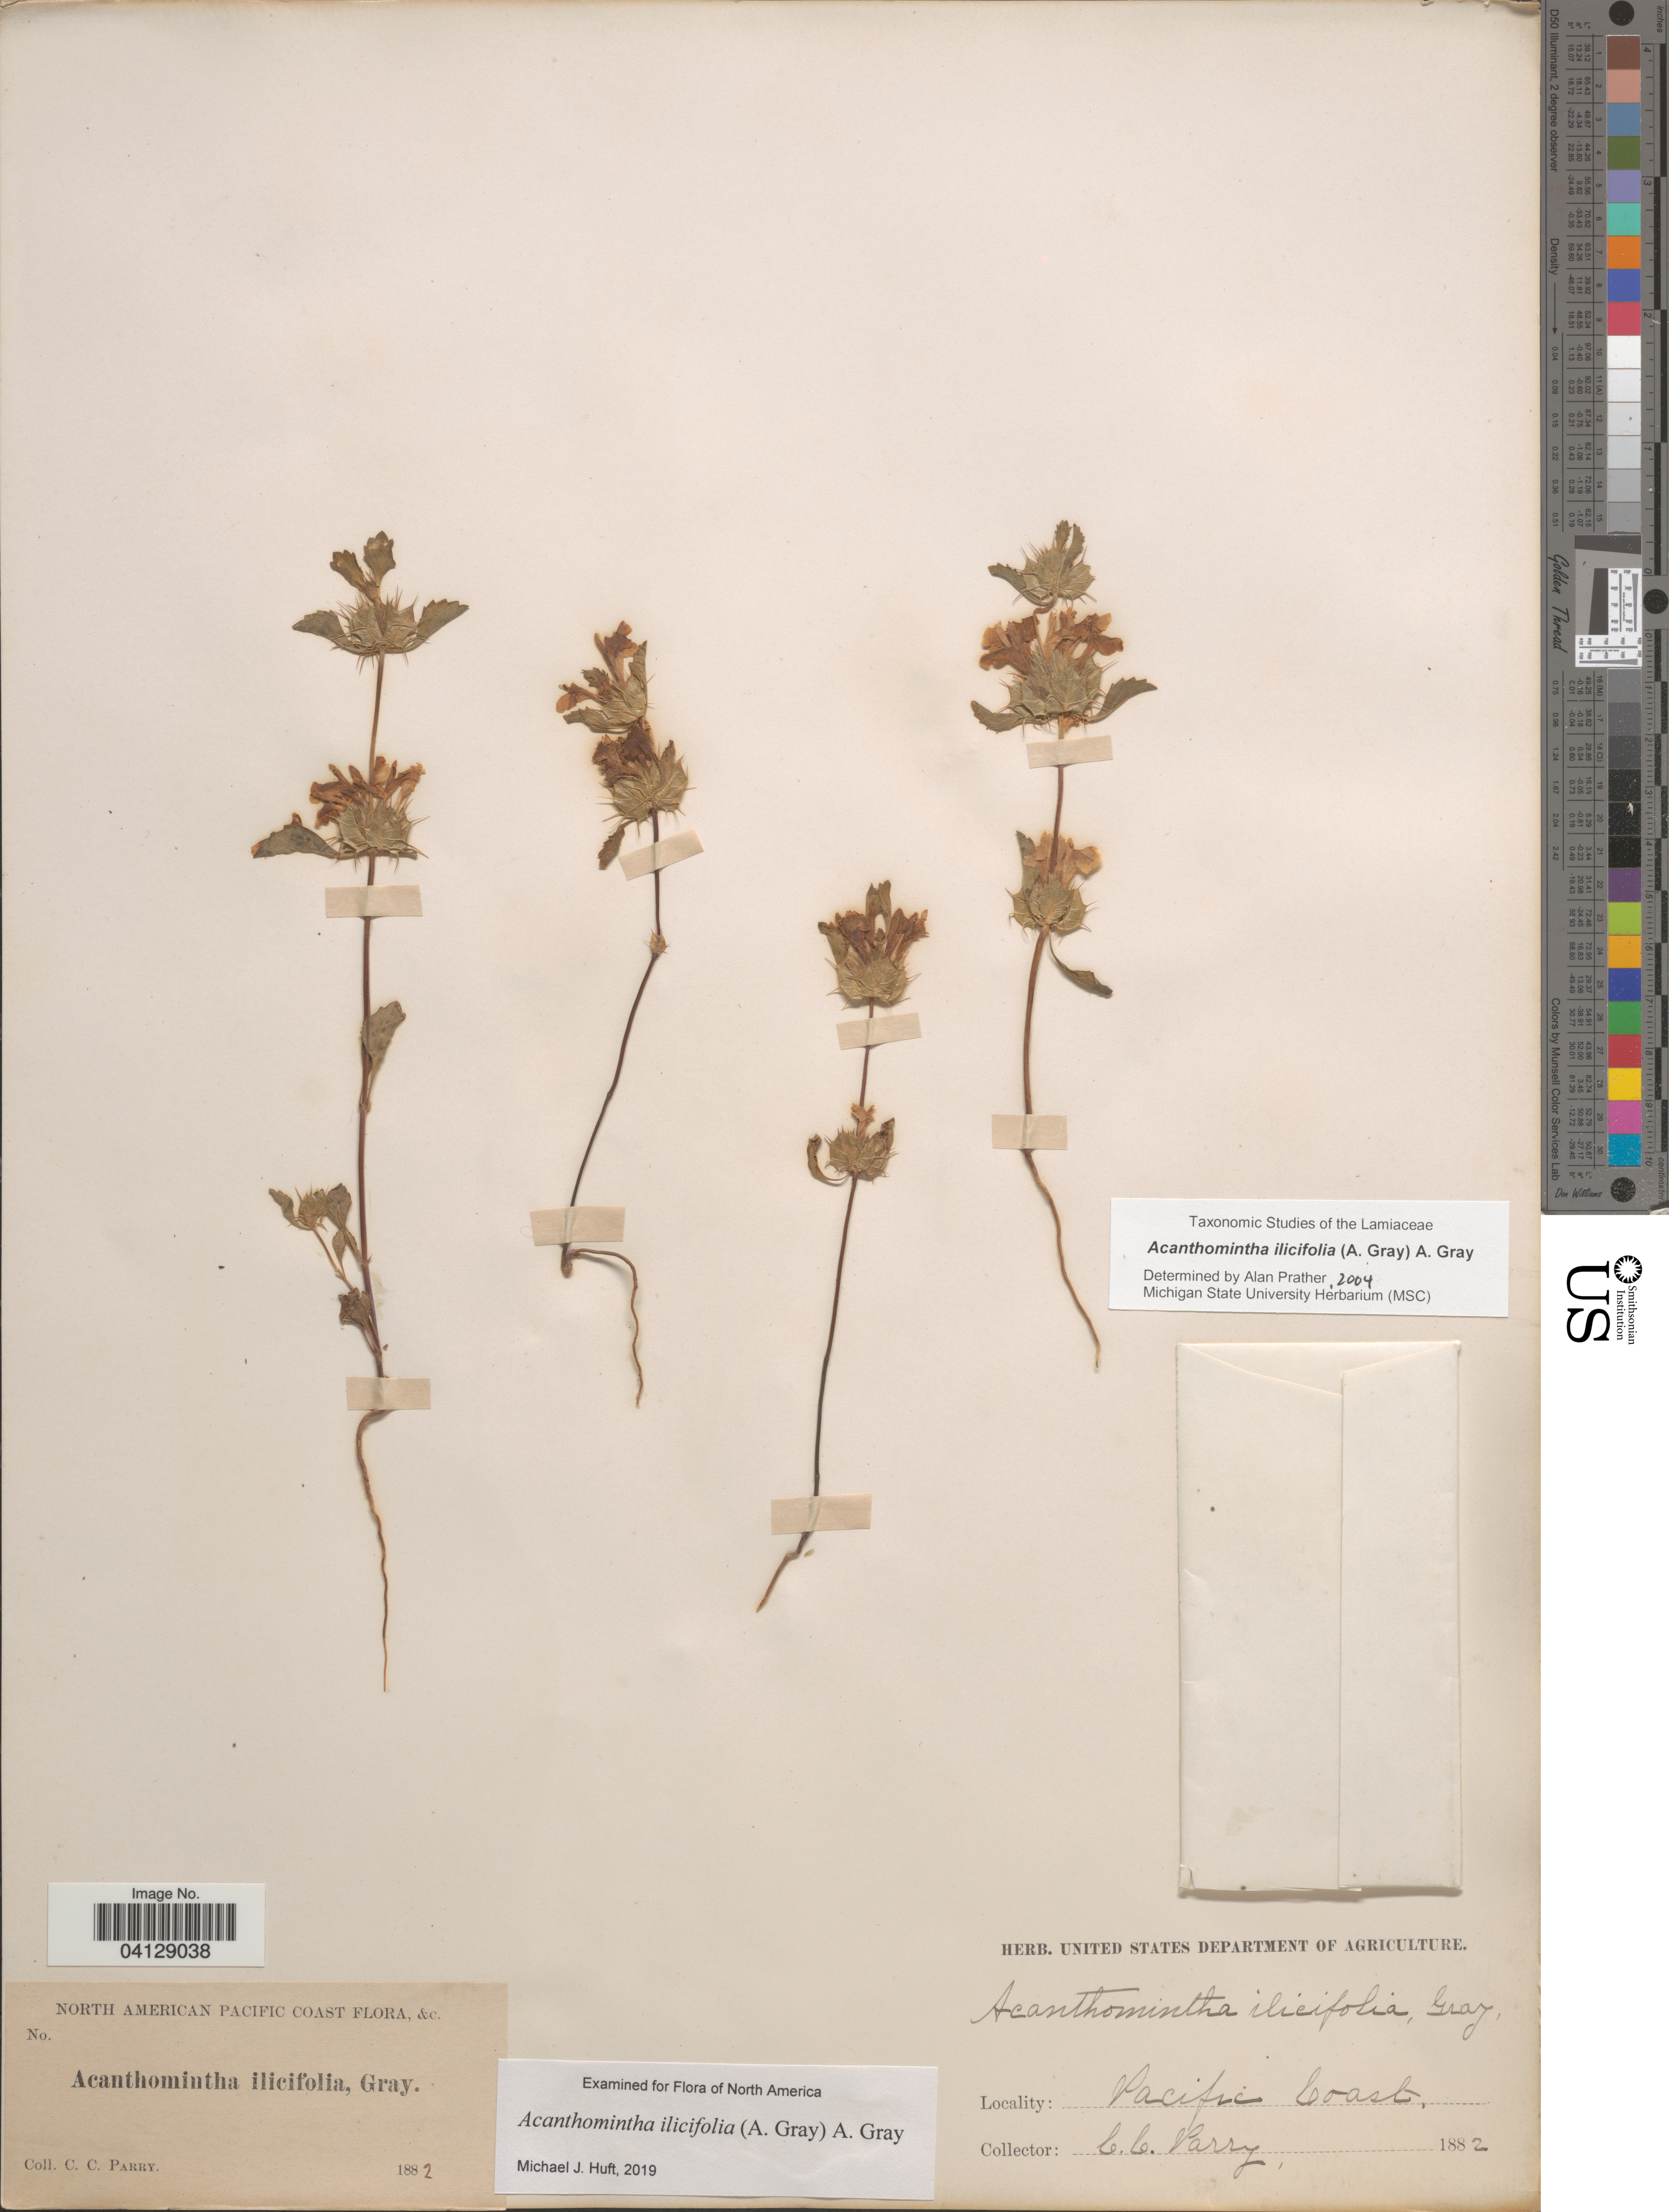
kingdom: Plantae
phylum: Tracheophyta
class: Magnoliopsida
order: Lamiales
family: Lamiaceae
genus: Acanthomintha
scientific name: Acanthomintha ilicifolia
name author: A. Gray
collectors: C. C. Parry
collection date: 1882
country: United States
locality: North American Pacific Coast.